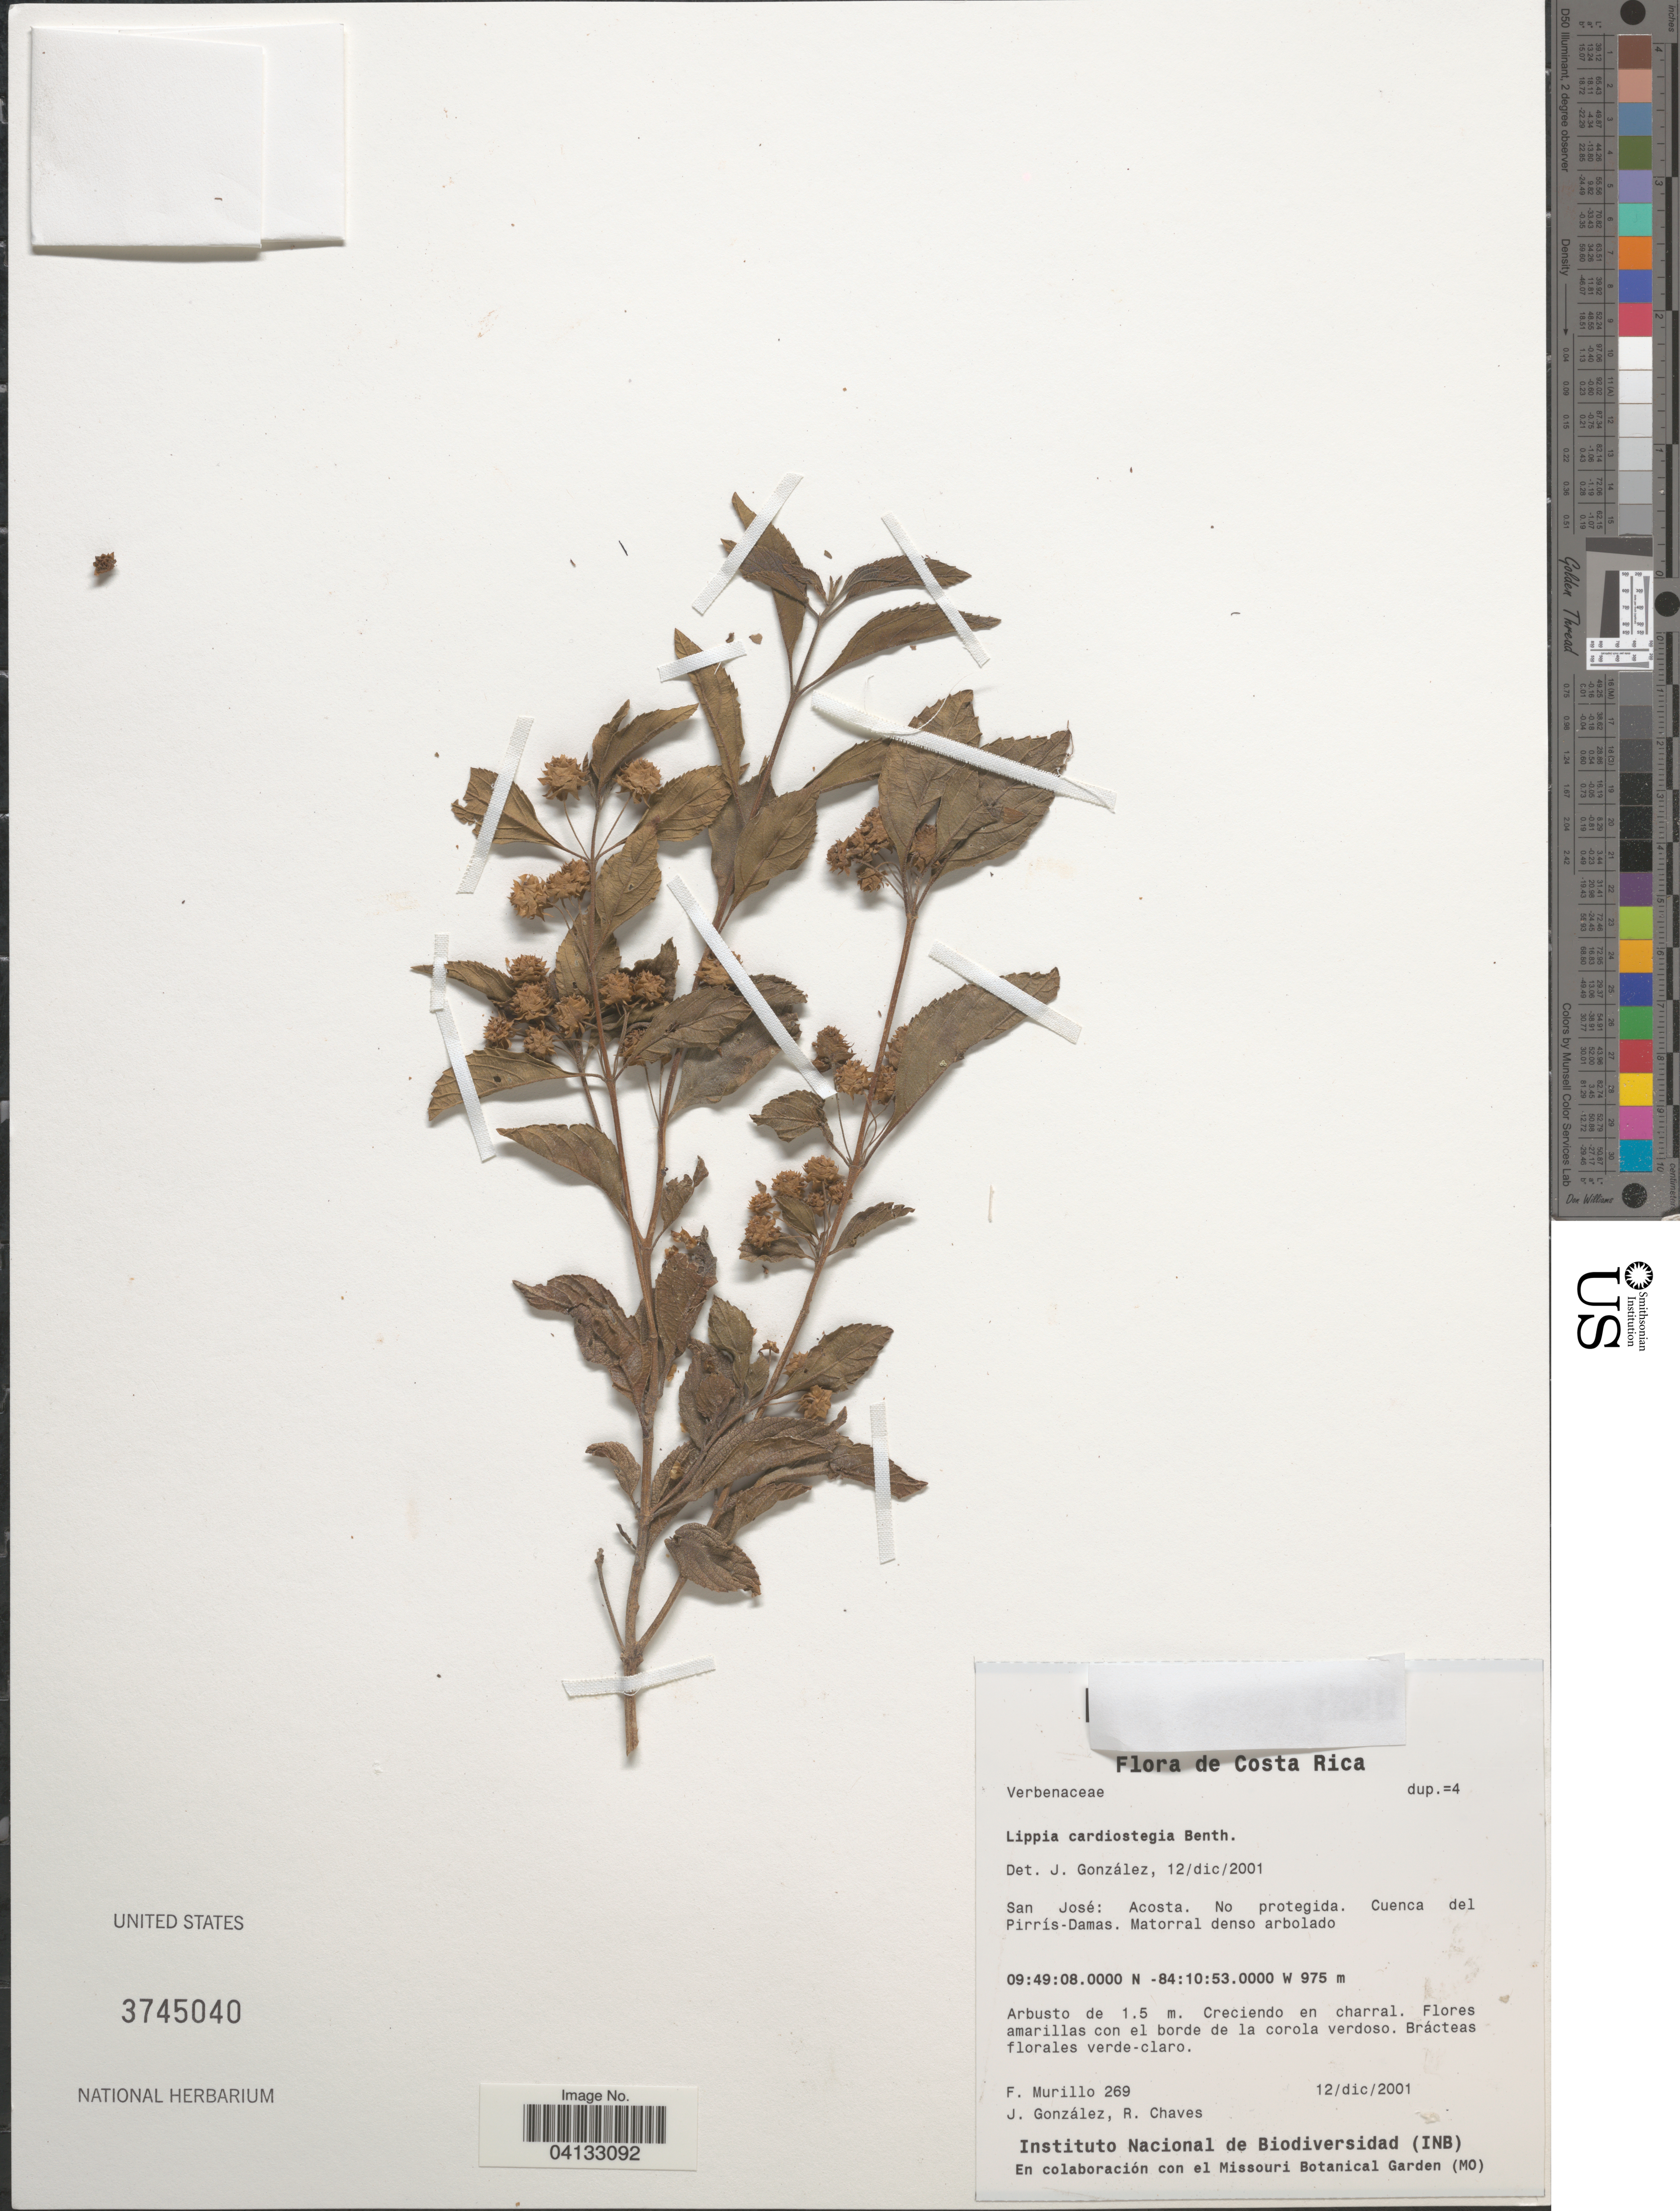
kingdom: Plantae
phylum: Tracheophyta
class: Magnoliopsida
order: Lamiales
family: Verbenaceae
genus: Lippia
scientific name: Lippia cardiostegia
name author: Benth.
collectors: Murillo, F., J. González & R. Chaves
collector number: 269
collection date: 2001-12-12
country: Costa Rica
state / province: San José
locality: Acosta. No protegida. Cuenca del Pirrís-Damas. Matorral denso arbolado.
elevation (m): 975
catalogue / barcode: US 3745040